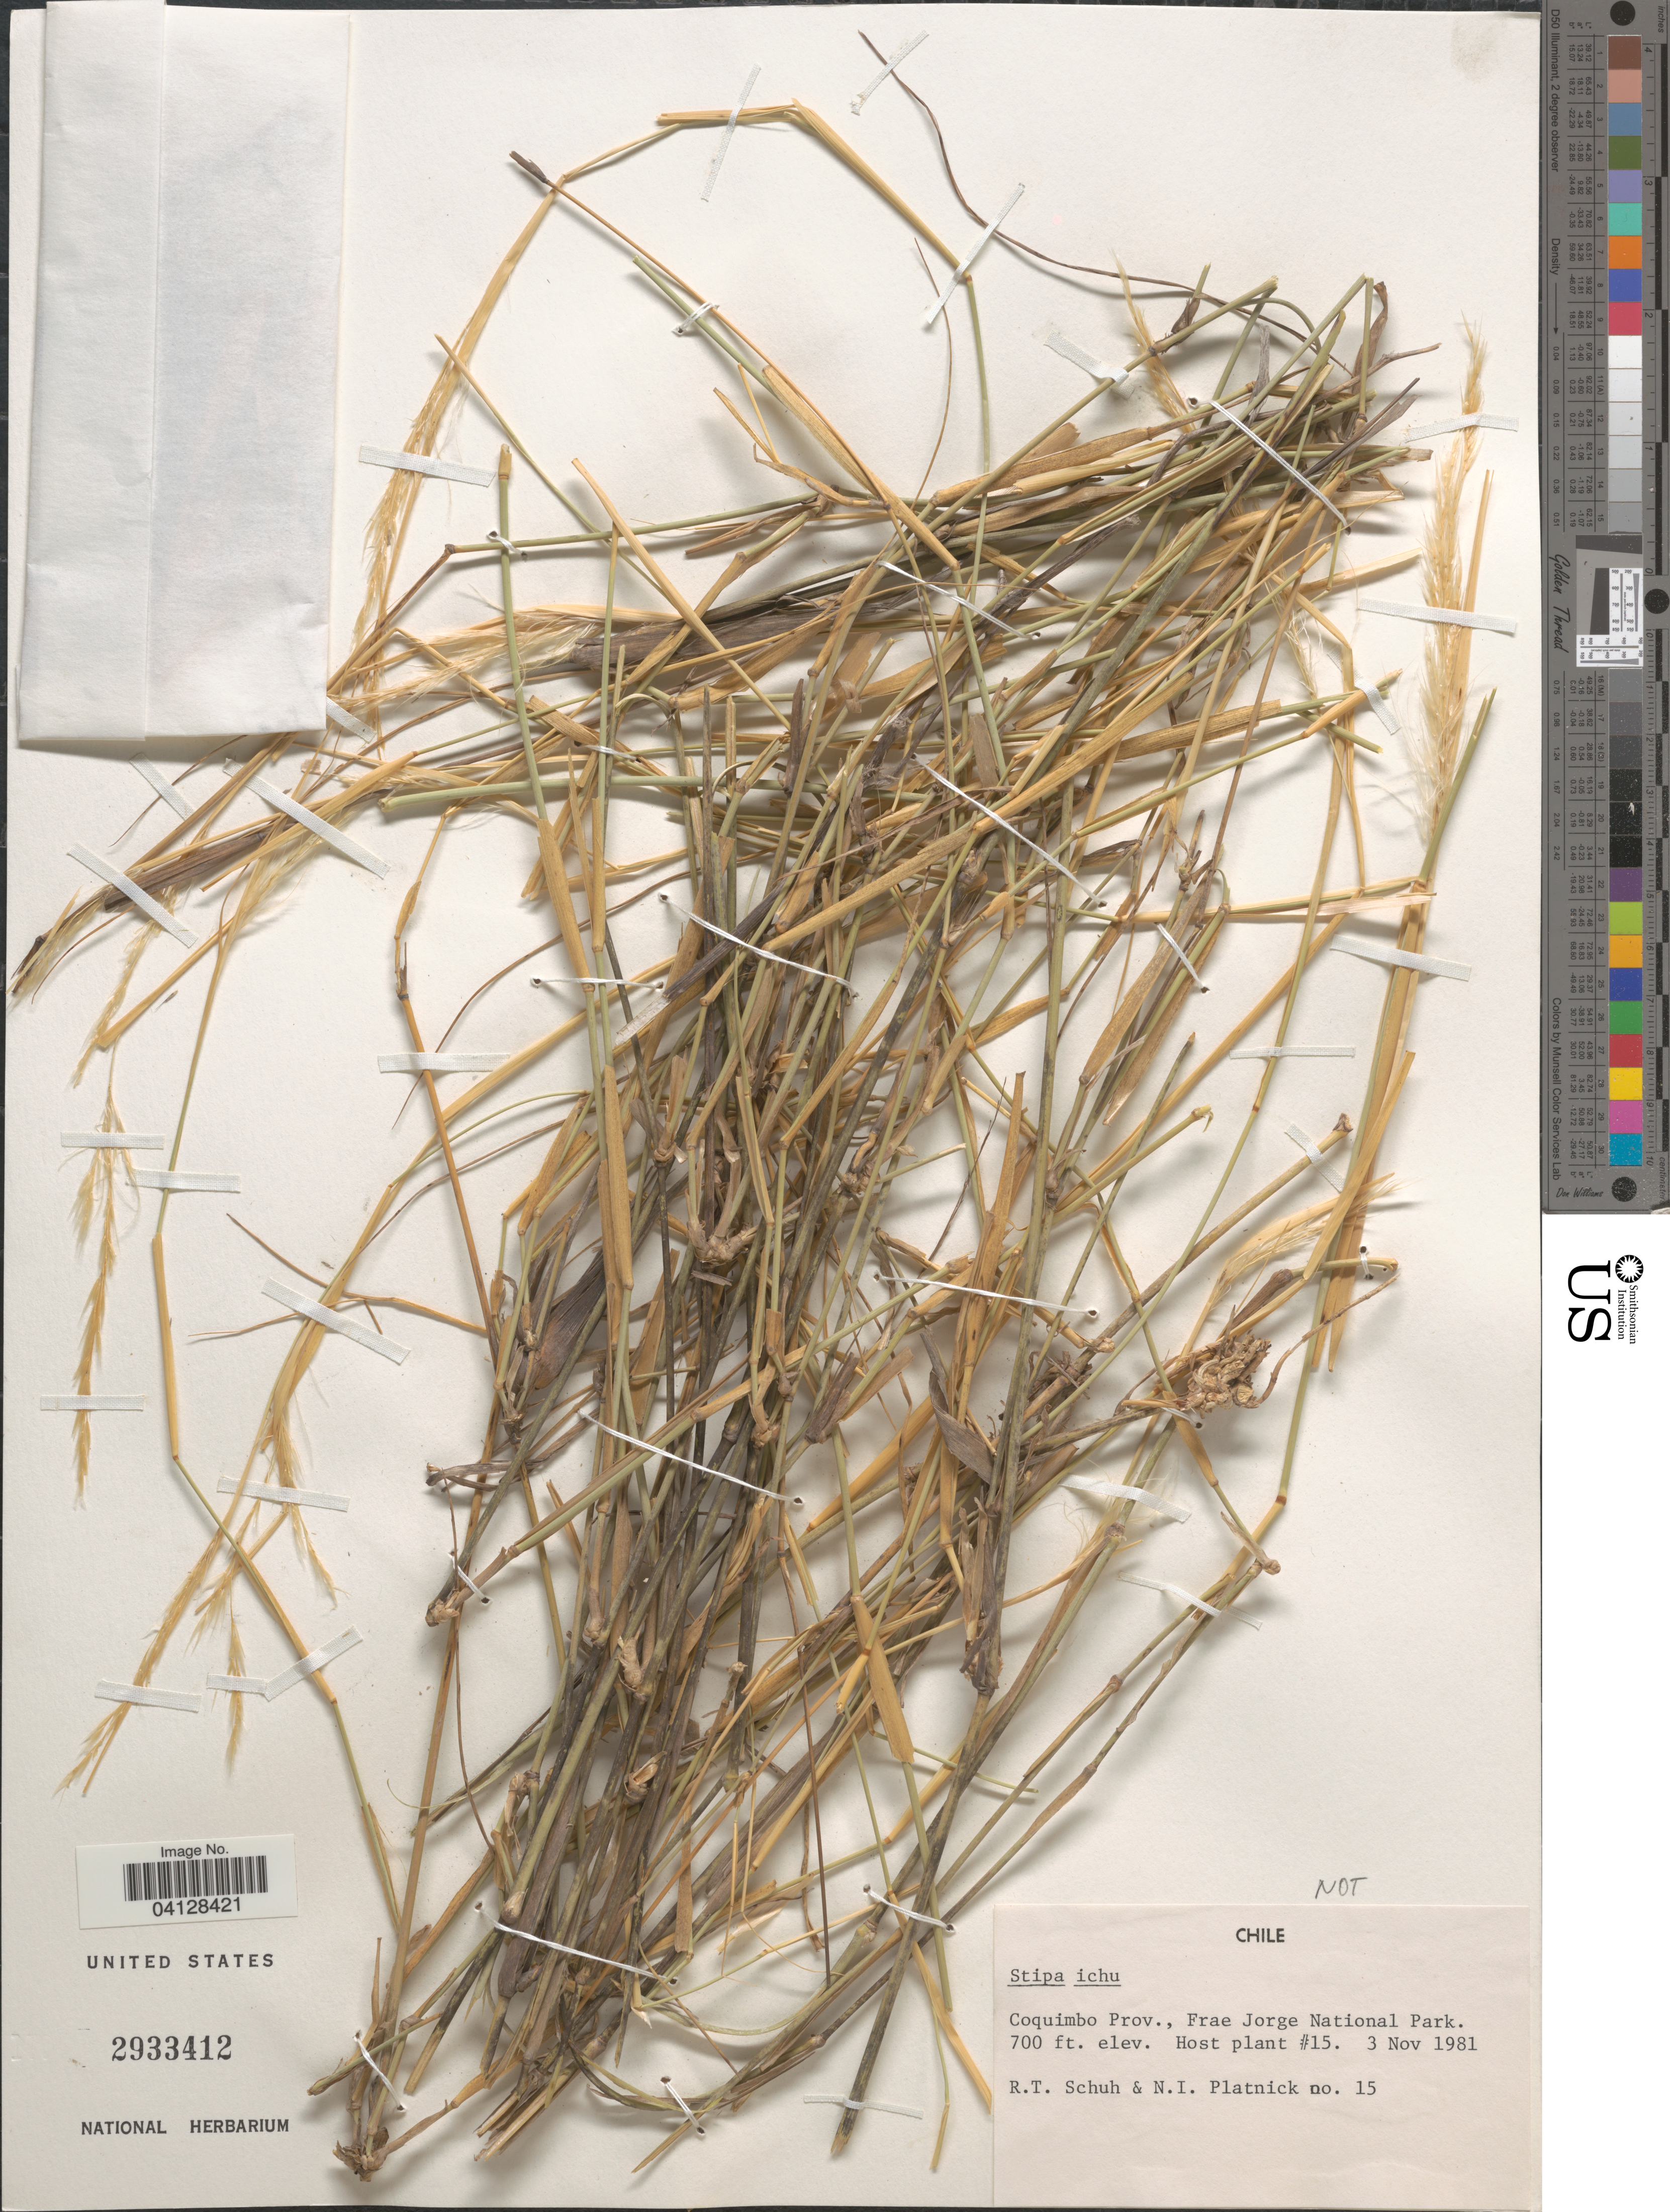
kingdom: Plantae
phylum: Tracheophyta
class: Liliopsida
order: Poales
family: Poaceae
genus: Stipa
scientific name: Stipa ichu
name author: (Ruiz & Pav.) Kunth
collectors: R. Schuh & N. Platnick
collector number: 15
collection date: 1981-11-03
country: Chile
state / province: Coquimbo (IV)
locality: Frae Jorge National Park.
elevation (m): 213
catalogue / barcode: US 2933412